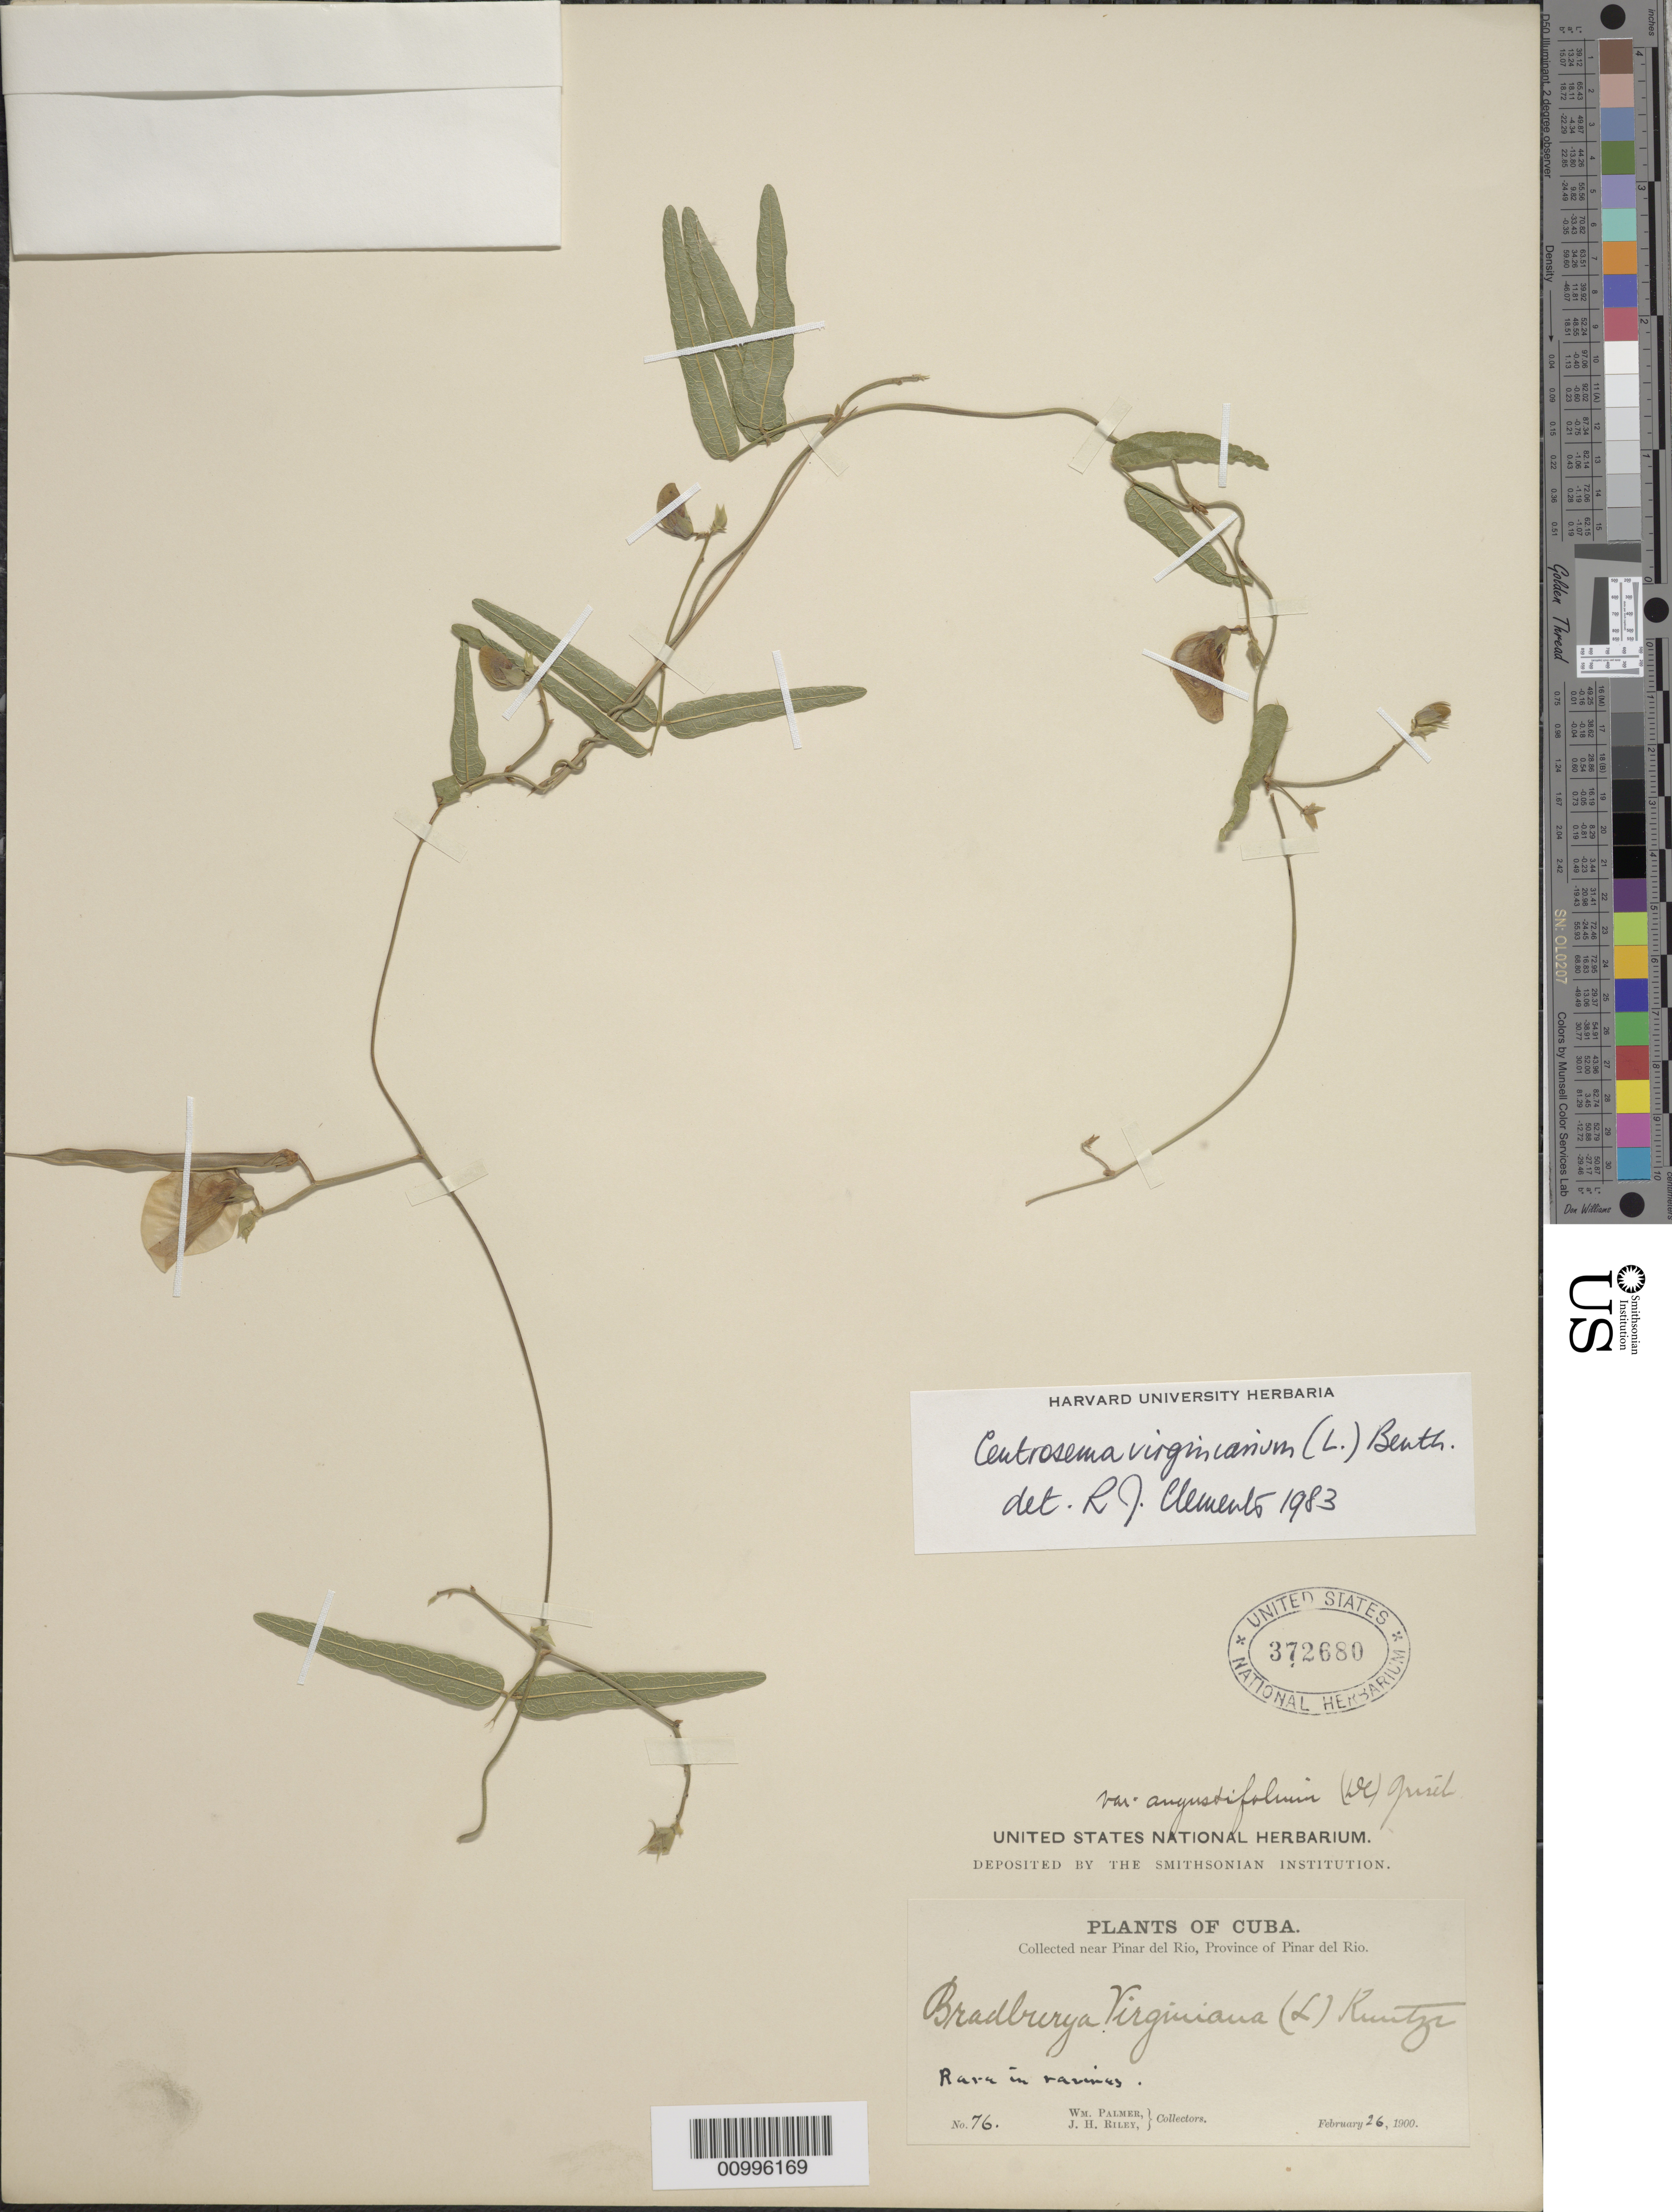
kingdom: Plantae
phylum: Tracheophyta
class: Magnoliopsida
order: Fabales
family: Fabaceae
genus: Centrosema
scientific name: Centrosema virginianum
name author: (L.) Benth.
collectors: W. Palmer & J. H. Riley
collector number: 76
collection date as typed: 26 Feb 1900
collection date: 1900-02-26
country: Cuba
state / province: Pinar del Rio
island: Cuba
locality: Pinar del Rio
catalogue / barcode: US 372680